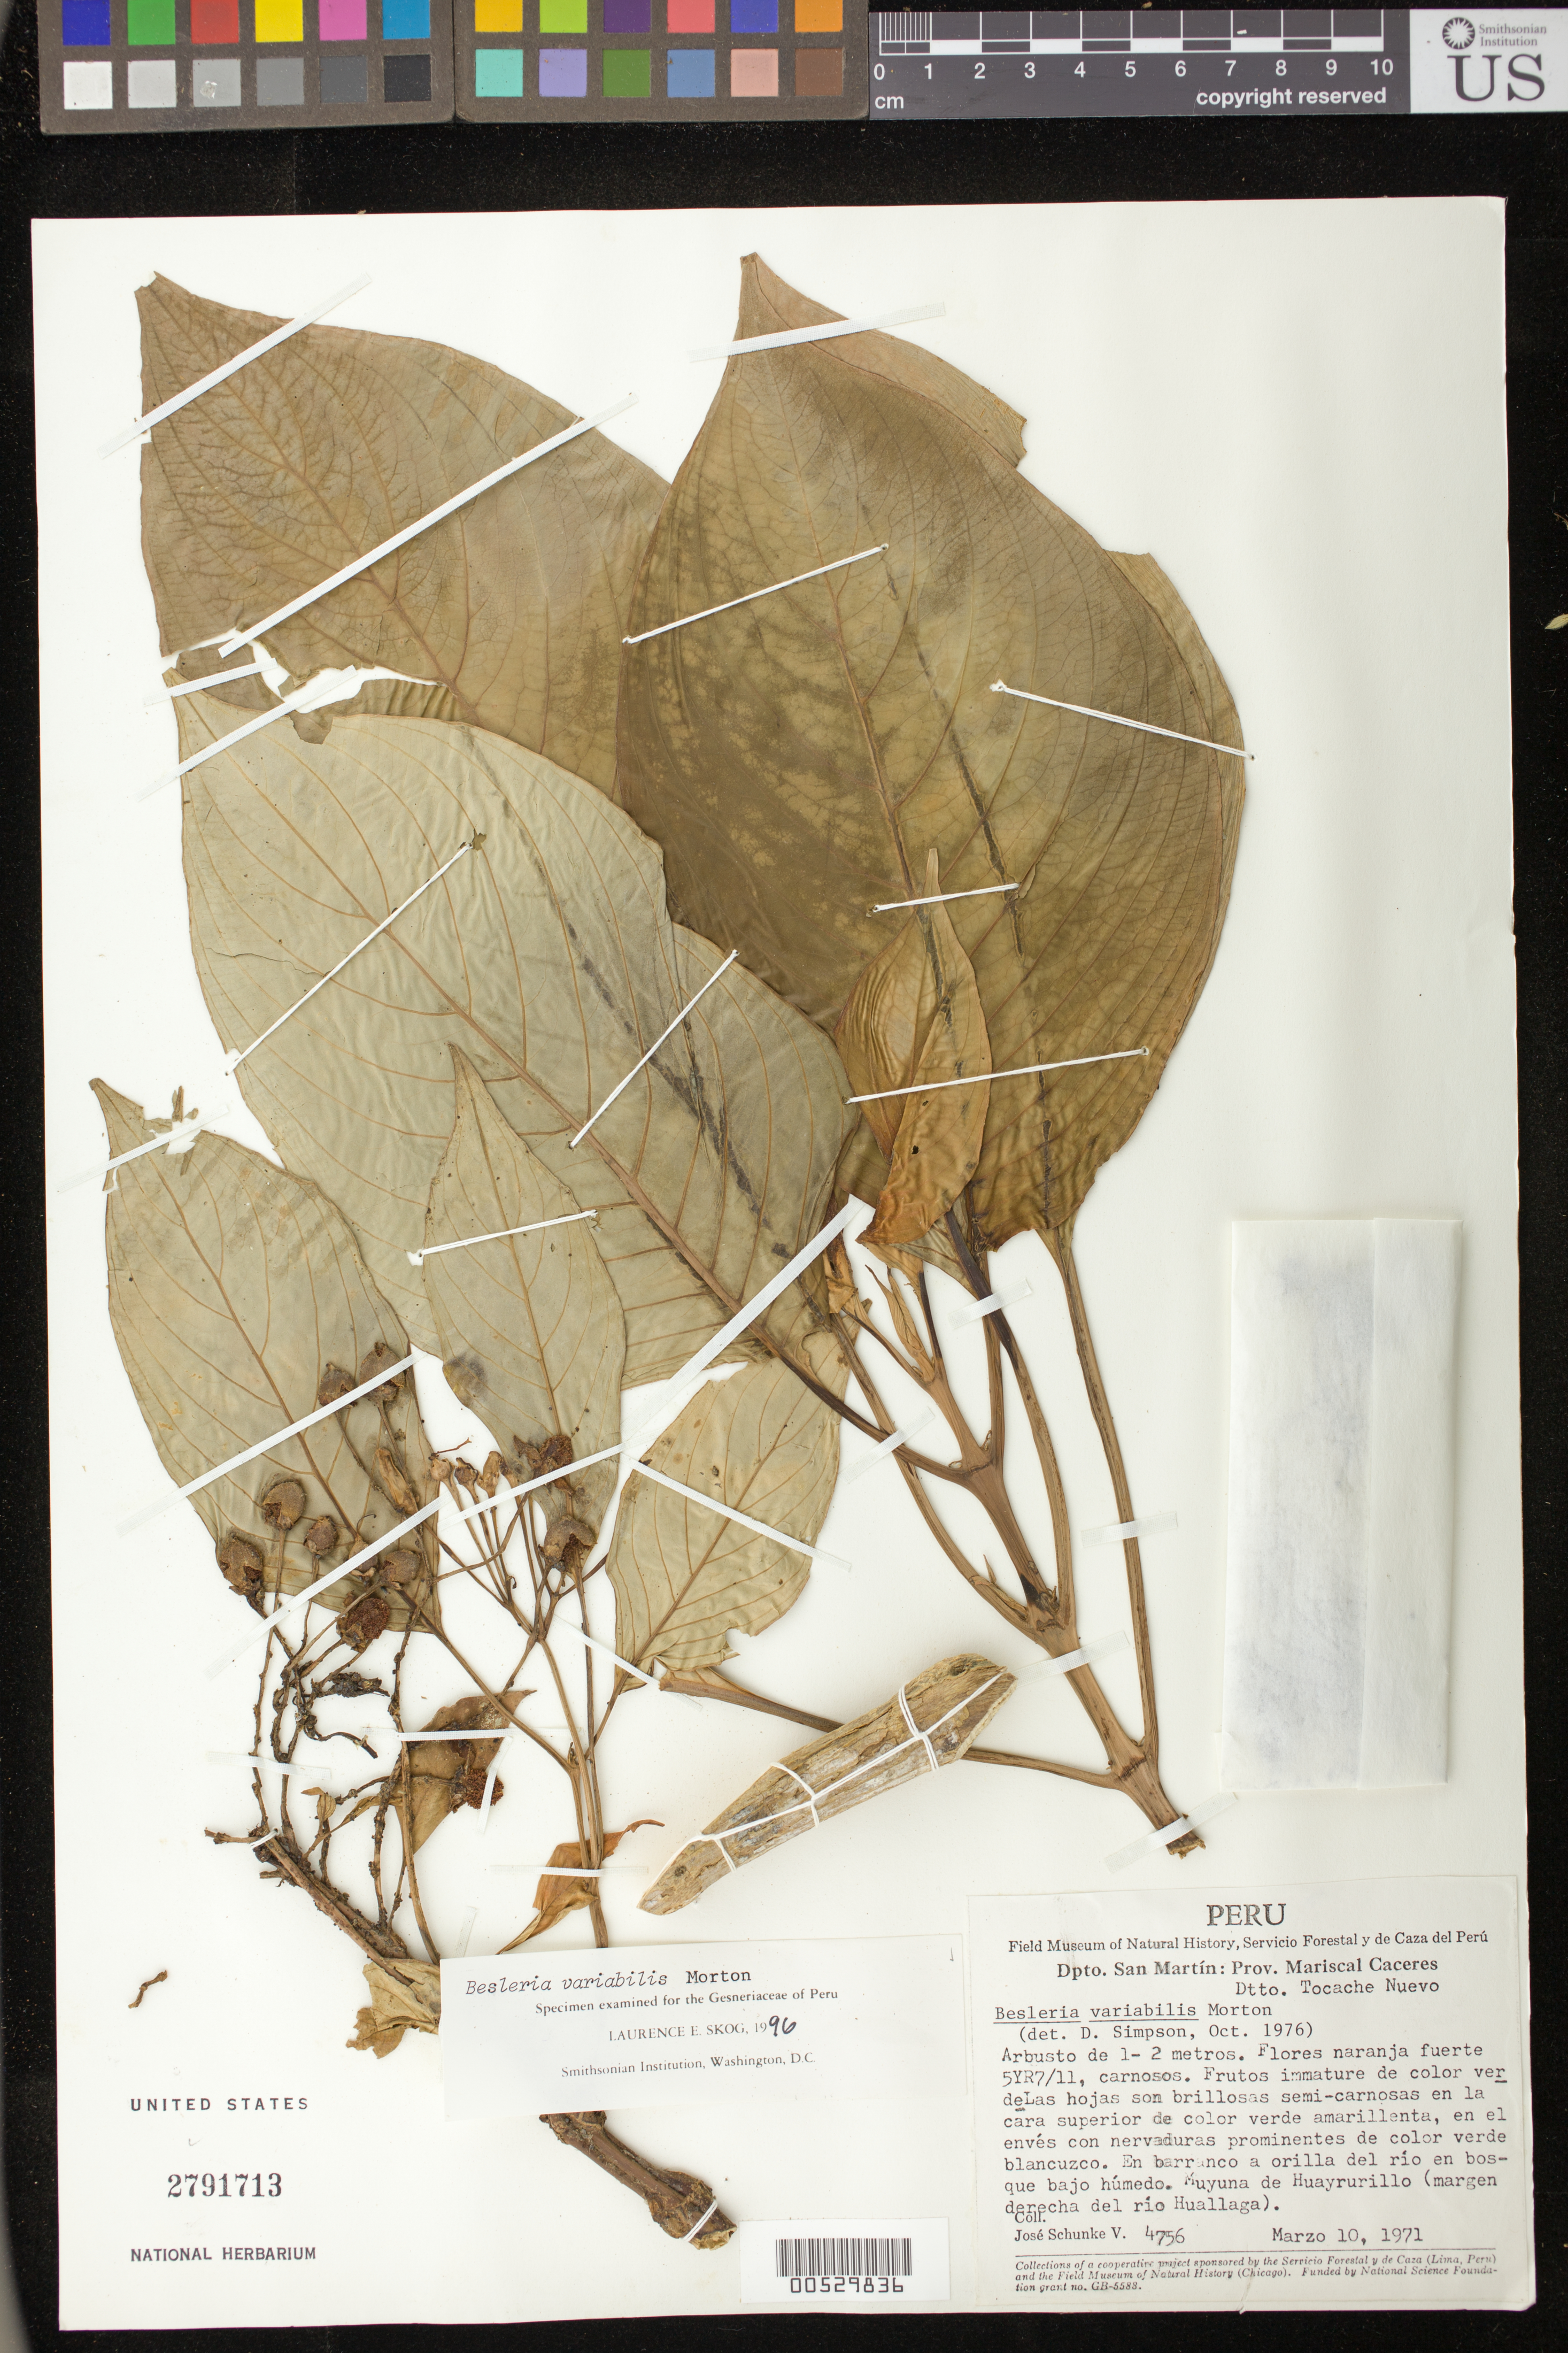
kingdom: Plantae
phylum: Tracheophyta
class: Magnoliopsida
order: Lamiales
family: Gesneriaceae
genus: Besleria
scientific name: Besleria variabilis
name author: C.V. Morton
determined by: Skog, Laurence E.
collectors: J. Schunke Vigo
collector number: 4756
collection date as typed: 10 Mar 1971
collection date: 1971-03-10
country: Peru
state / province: San Martín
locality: Prov. Mariscal Cáceres, dtto. Tocache Nuevo, muyuna de Huayrurillo (margen derecha del río Huallaga)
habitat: En barranco a orilla del río en bosque bajo húmedo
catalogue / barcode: US 2791713